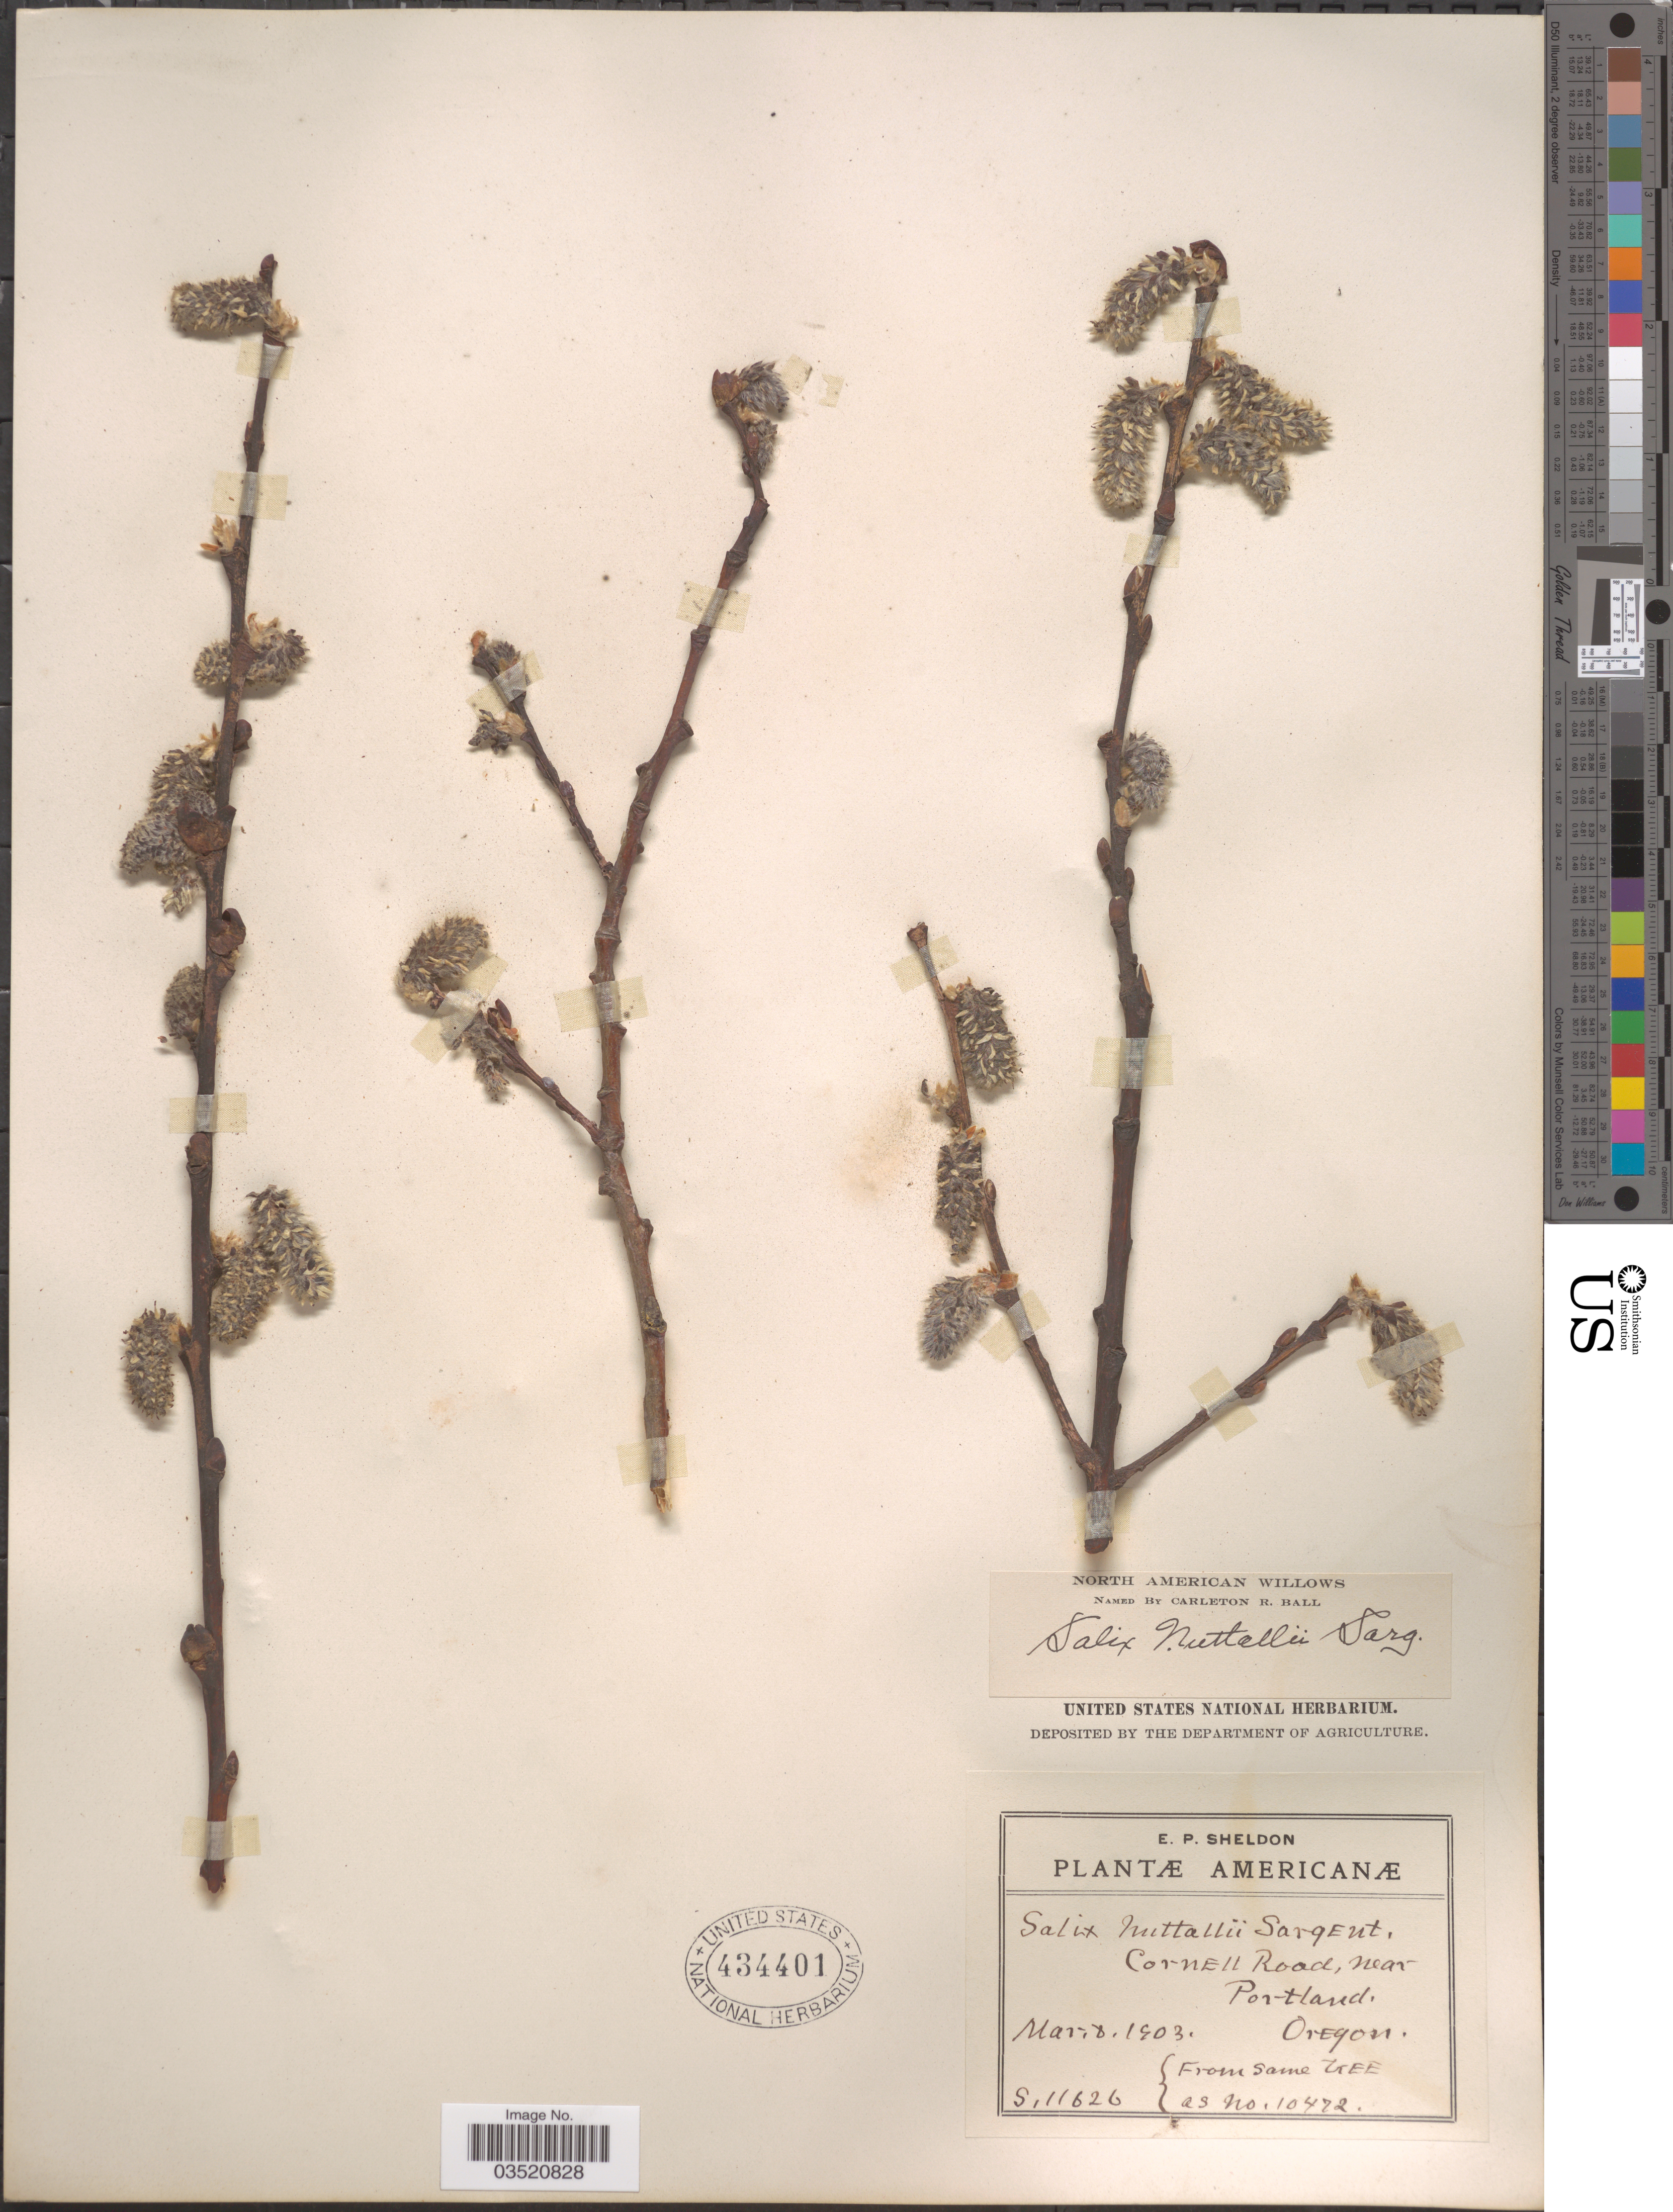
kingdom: Plantae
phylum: Tracheophyta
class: Magnoliopsida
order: Malpighiales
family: Salicaceae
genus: Salix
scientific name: Salix scouleriana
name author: Barratt ex Hook.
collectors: E. P. Sheldon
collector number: S11626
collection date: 1903-03-08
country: United States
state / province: Oregon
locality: Cornell Road, near Portland.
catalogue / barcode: US 434401